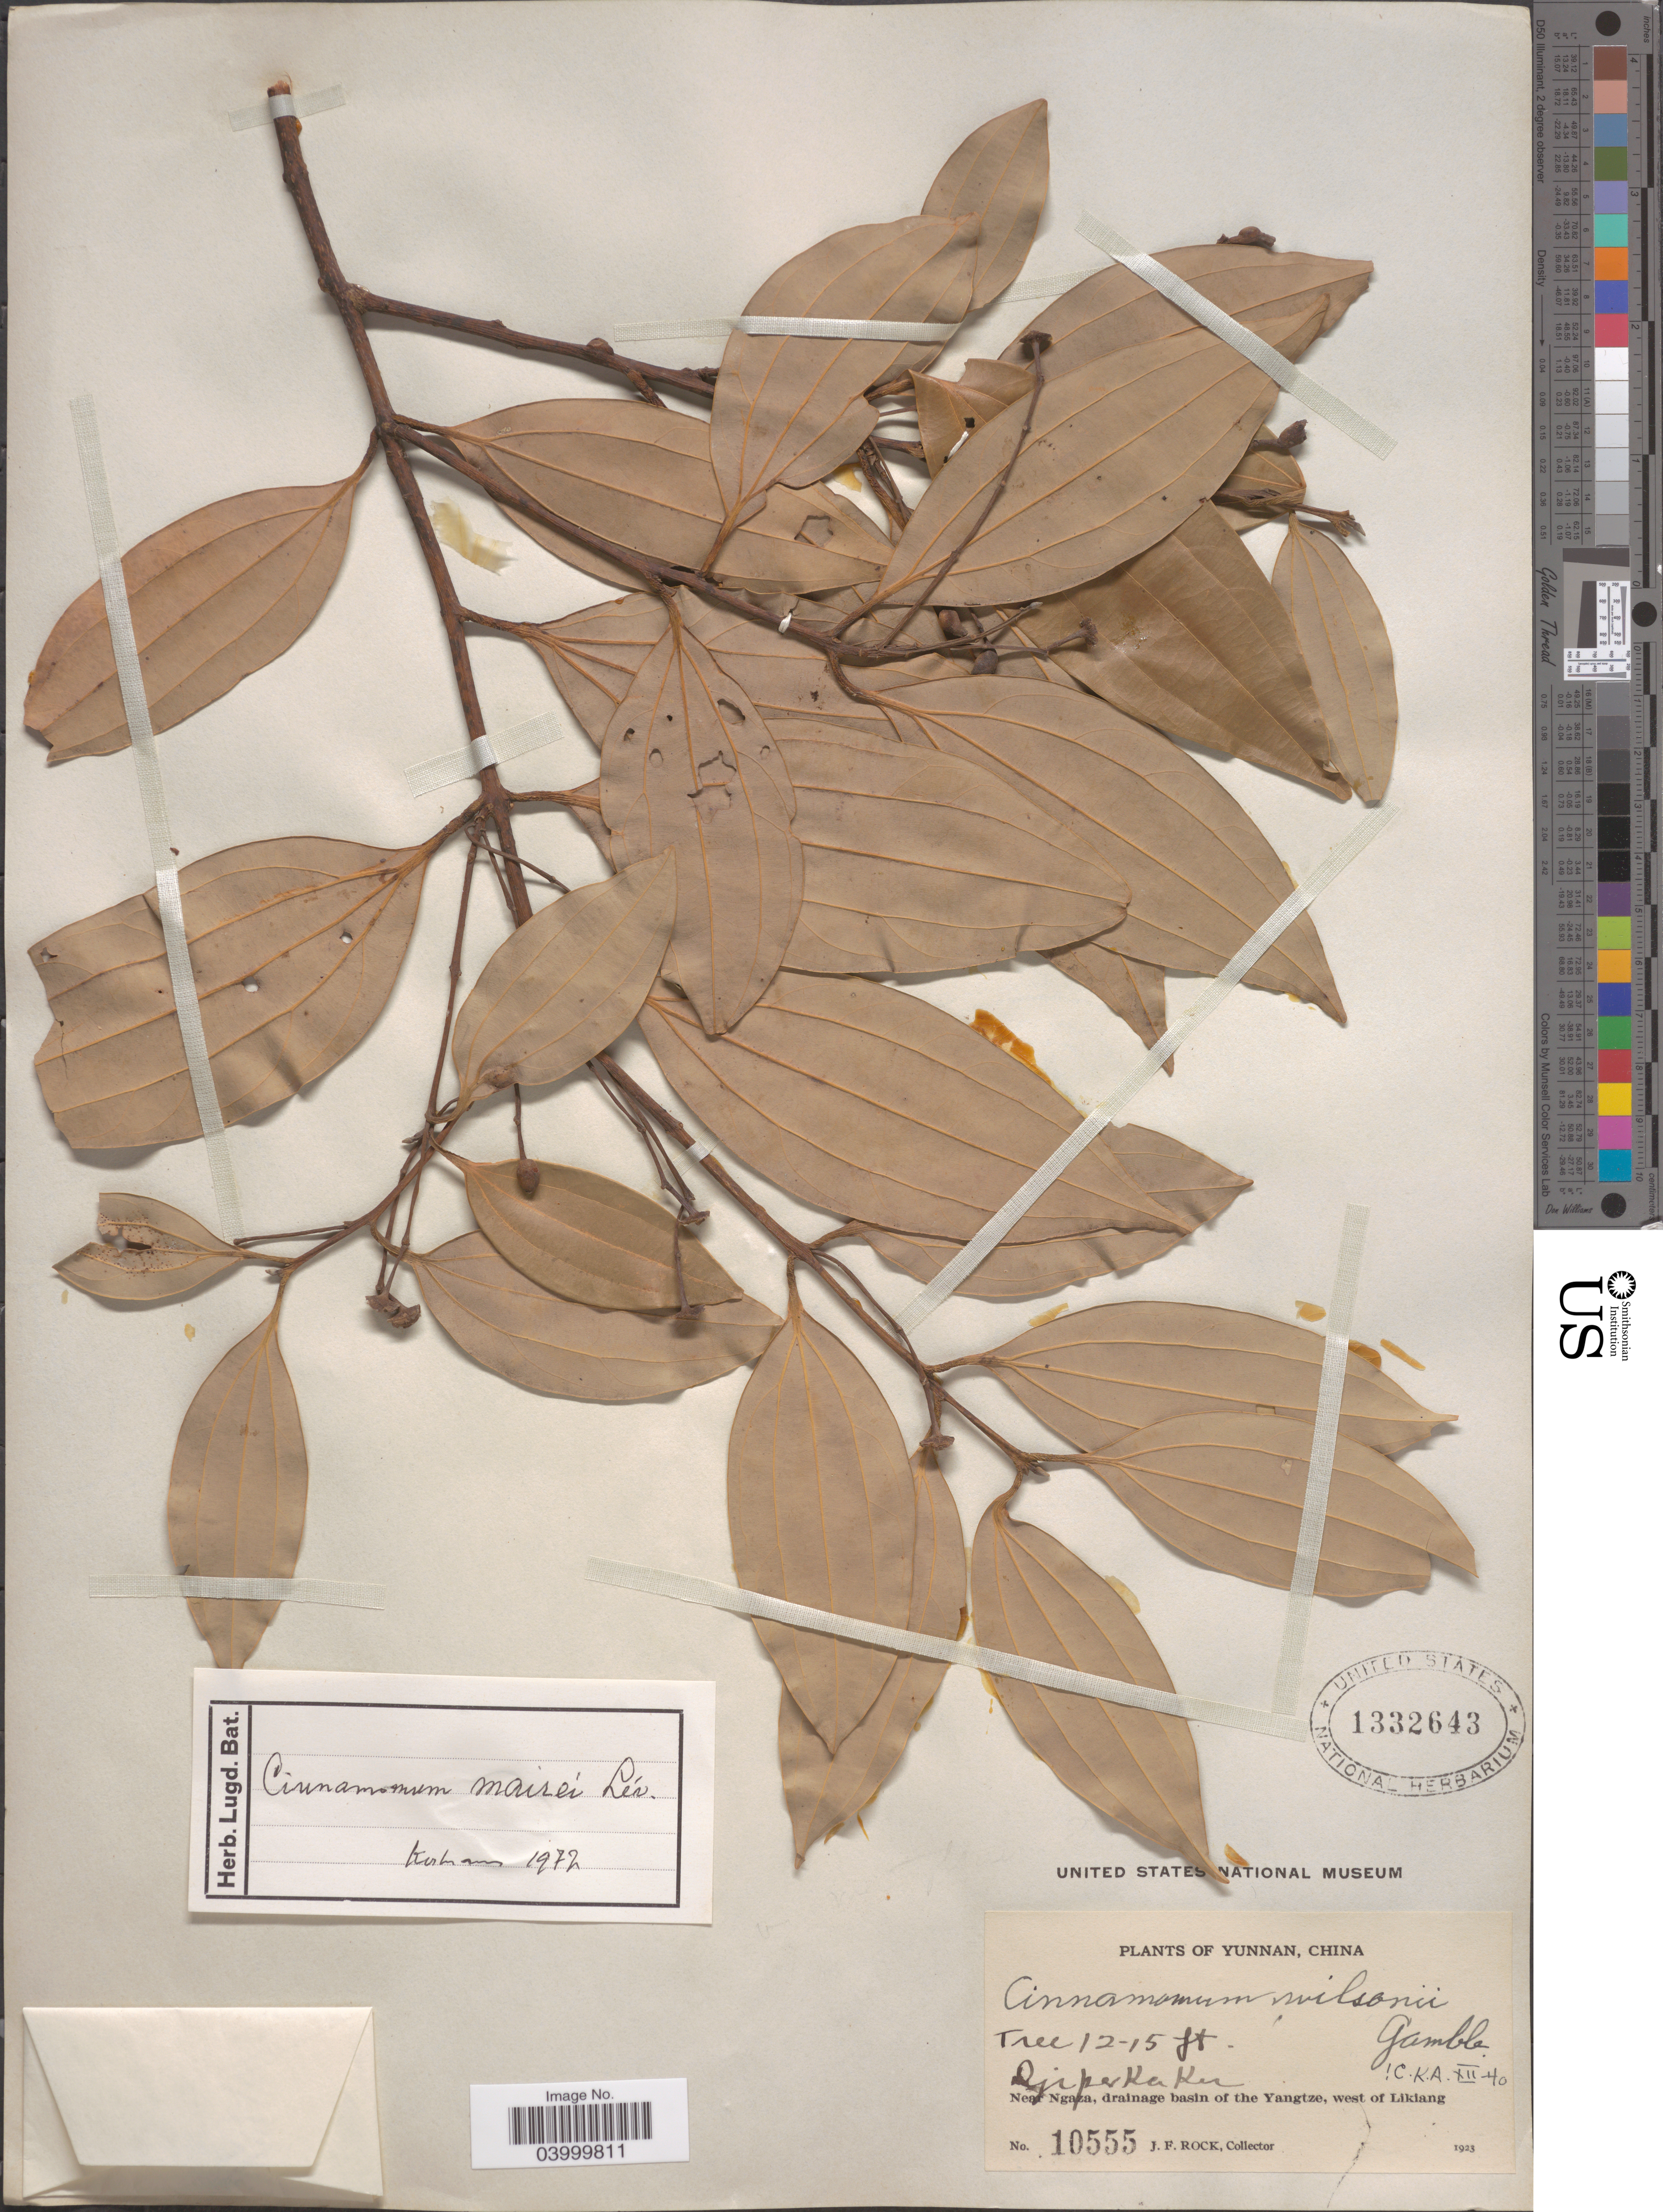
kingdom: Plantae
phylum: Tracheophyta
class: Magnoliopsida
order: Laurales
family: Lauraceae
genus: Cinnamomum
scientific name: Cinnamomum mairei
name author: Lév.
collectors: J. Rock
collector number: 10555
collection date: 1923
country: China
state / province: Yunnan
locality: Near Ngaza, drainage basin of the Yangtze, west of Likiang.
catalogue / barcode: US 1332643